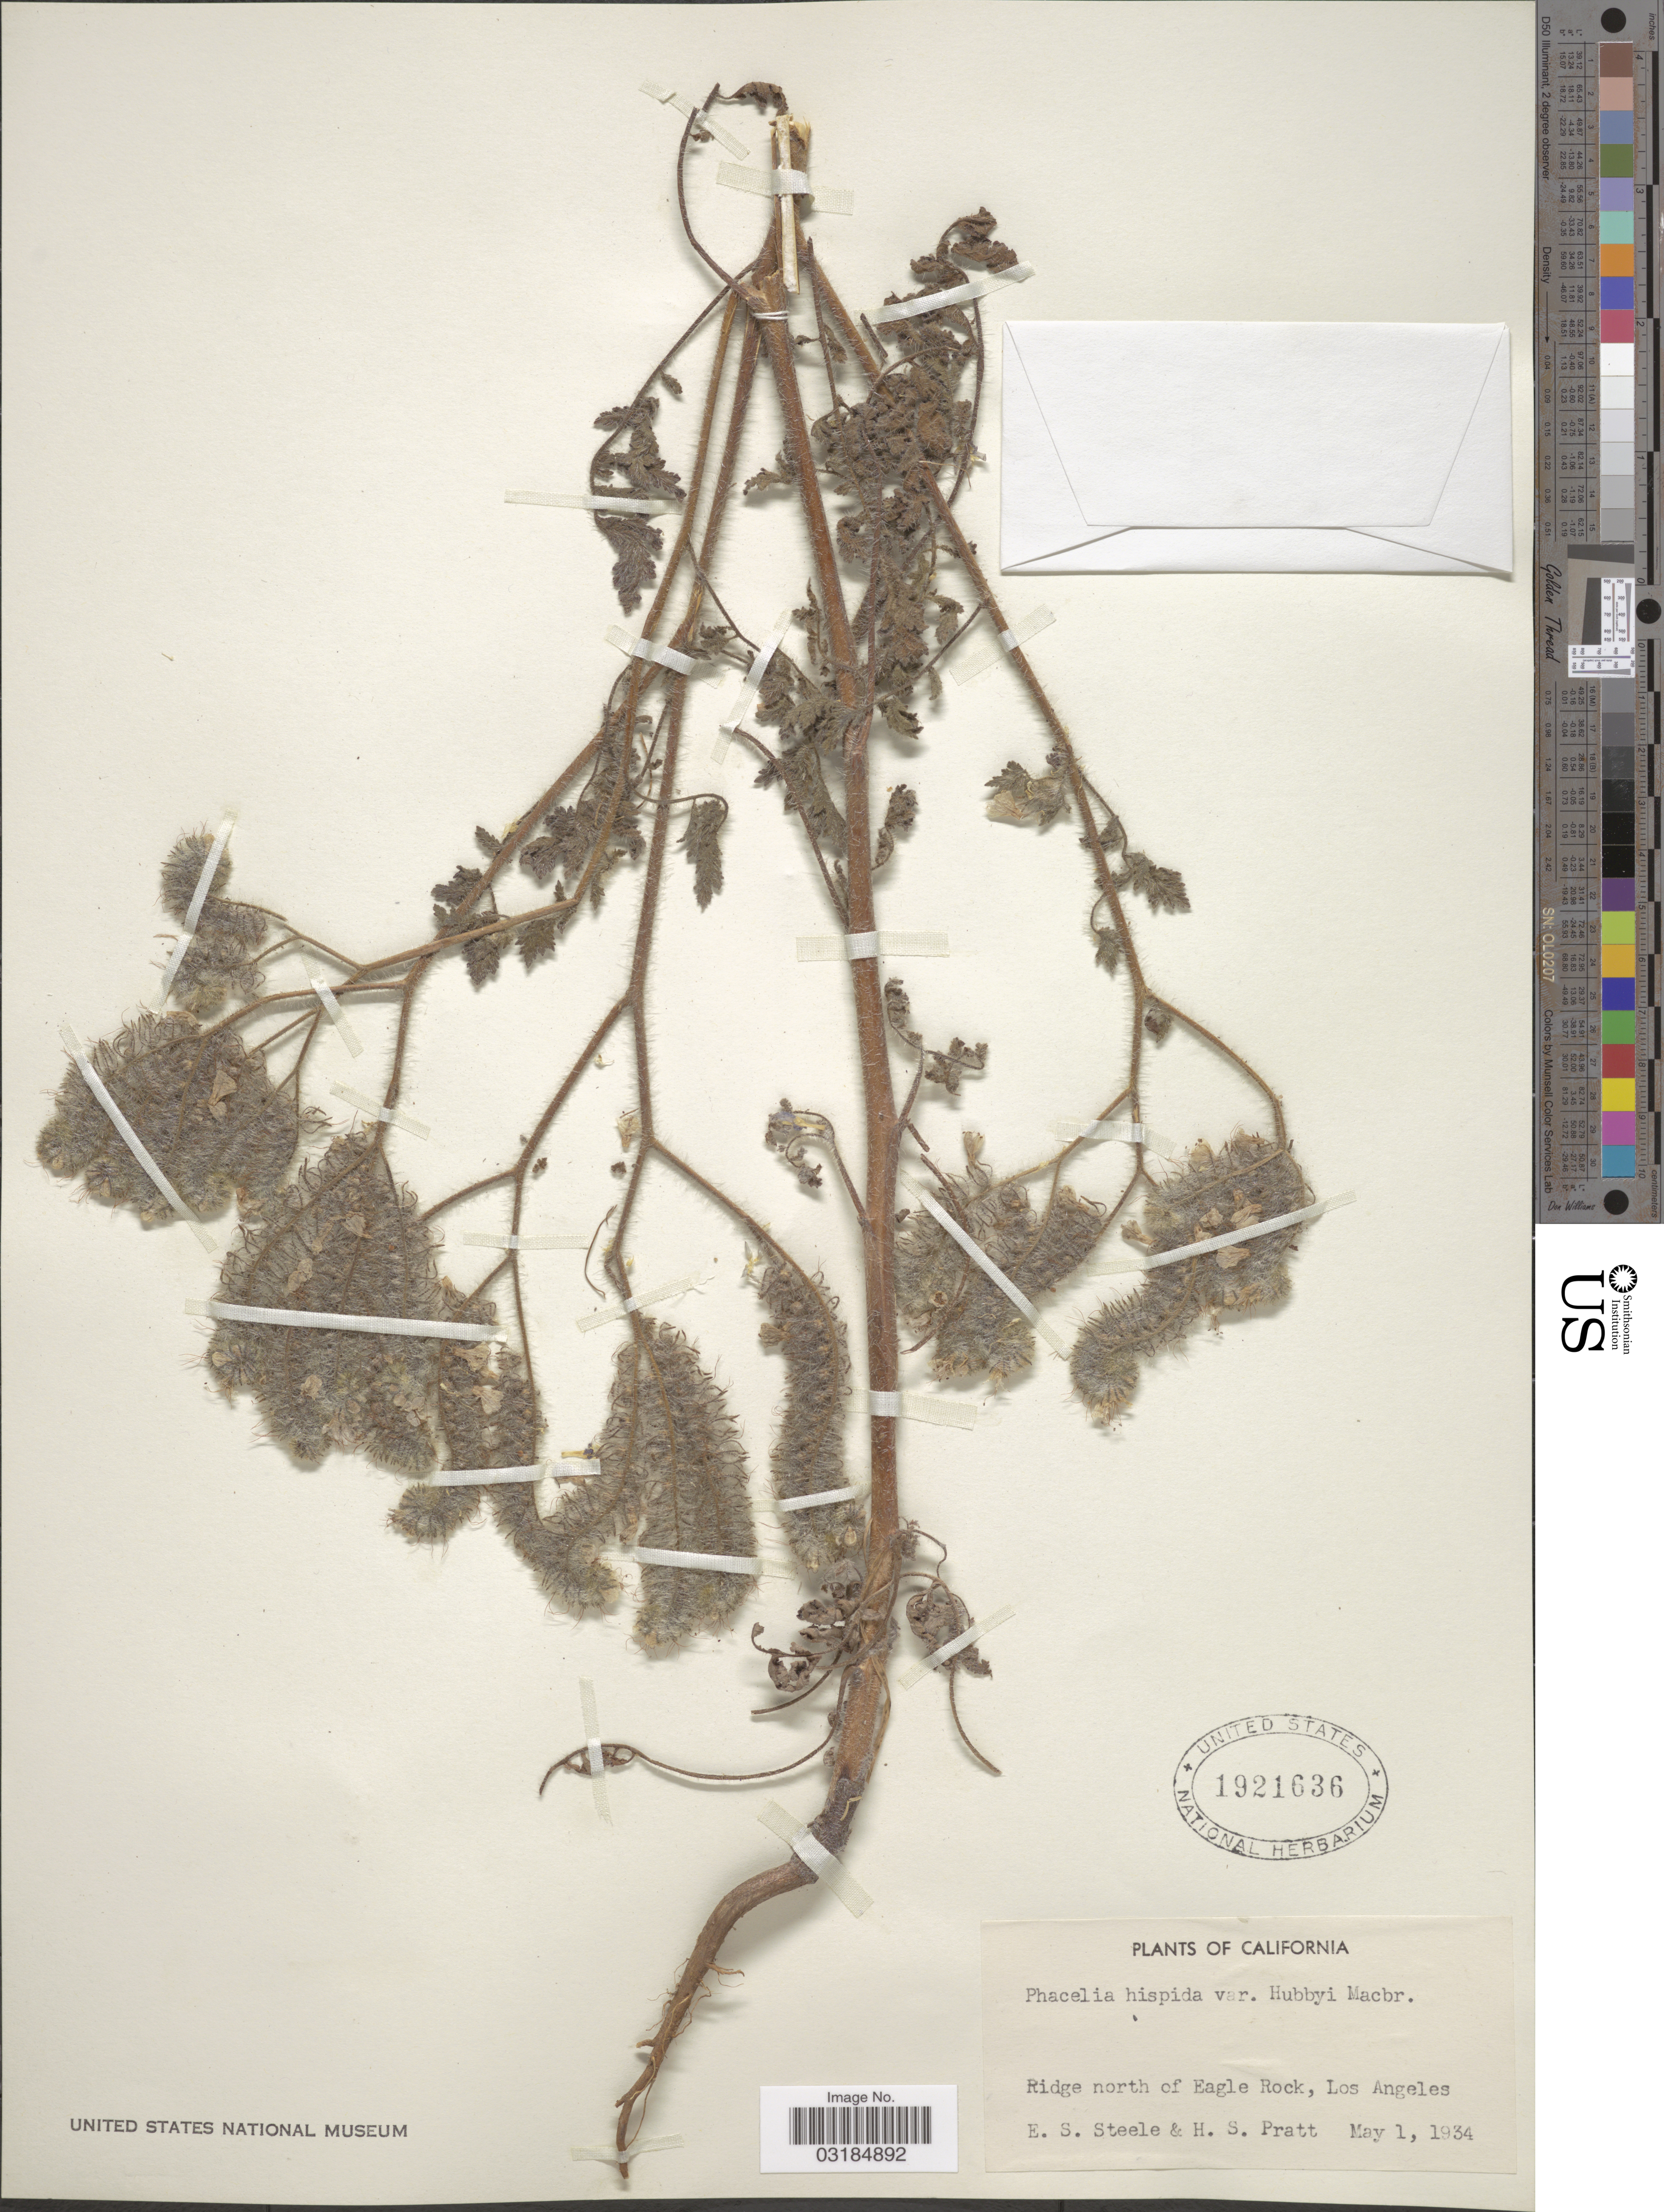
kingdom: Plantae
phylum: Tracheophyta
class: Magnoliopsida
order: Boraginales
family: Hydrophyllaceae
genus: Phacelia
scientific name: Phacelia cicutaria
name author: Greene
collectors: E. Steele & H. Pratt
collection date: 1934-05-01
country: United States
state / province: California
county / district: Los Angeles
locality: Ridge north of Eagle Rock, Los Angeles.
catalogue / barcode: US 1921636